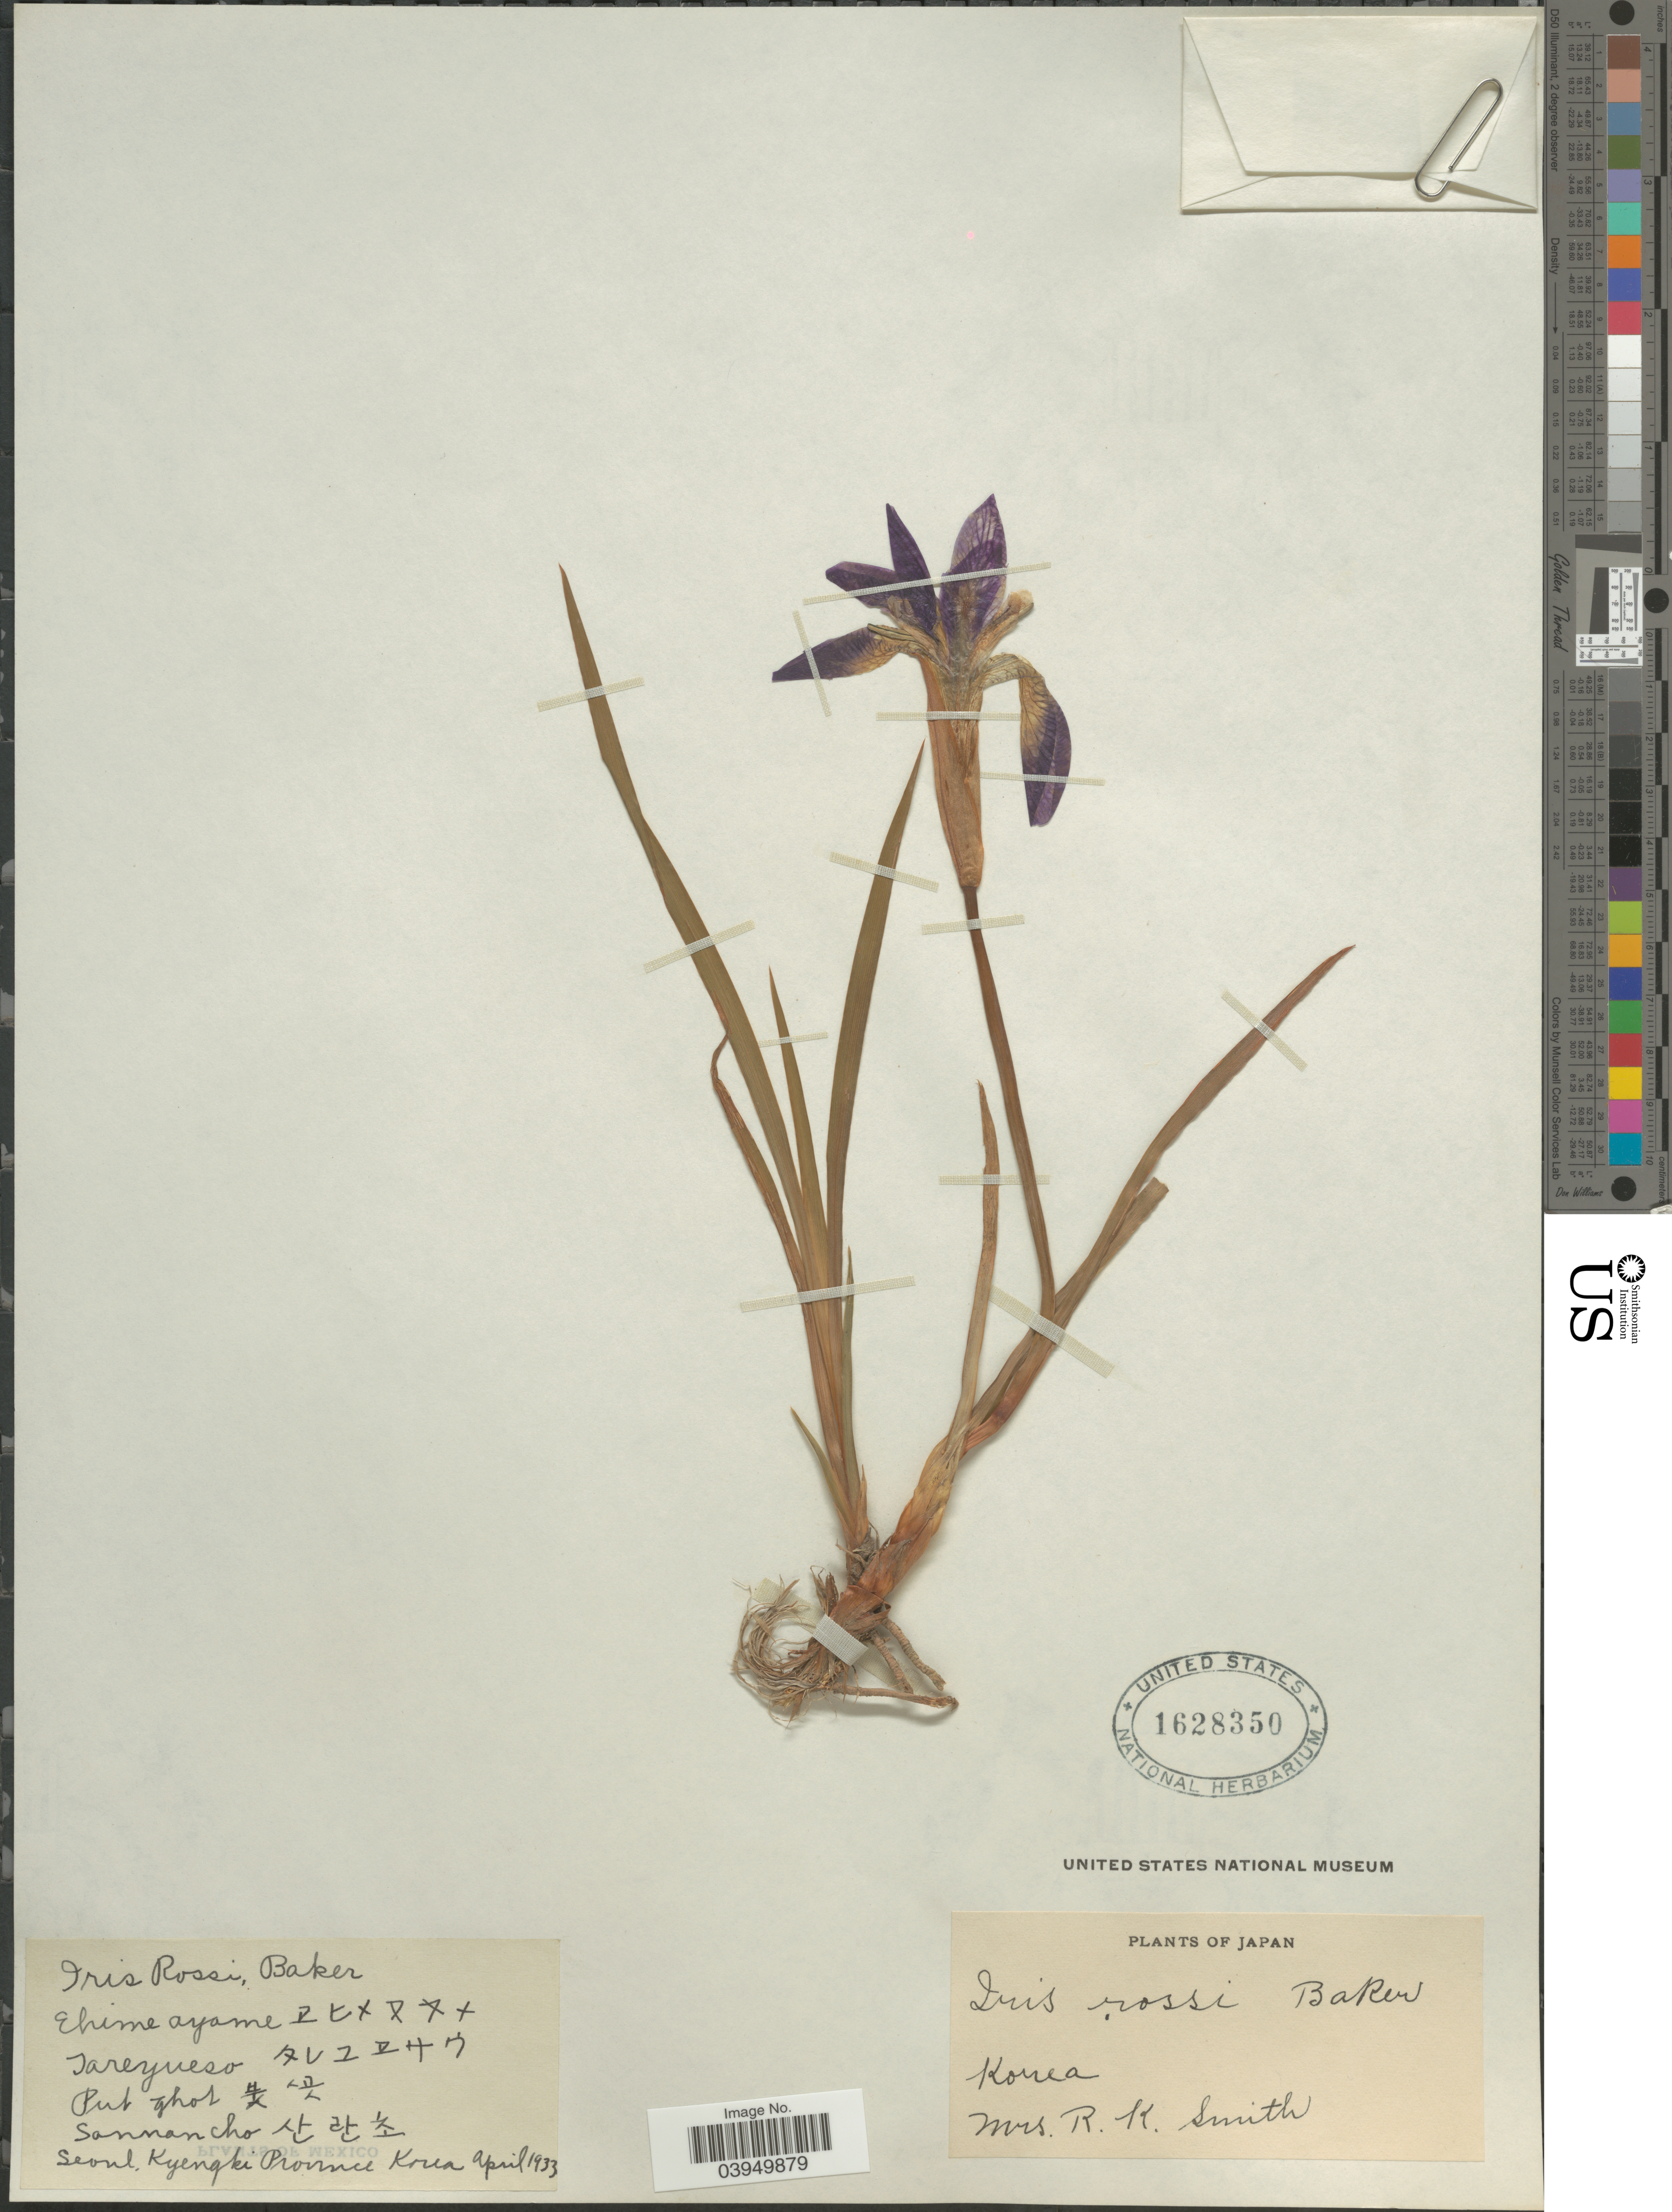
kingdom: Plantae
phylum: Tracheophyta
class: Liliopsida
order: Asparagales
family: Iridaceae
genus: Iris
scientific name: Iris rossii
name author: Baker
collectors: Mrs. R. K. Smith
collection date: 1933-04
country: South Korea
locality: Seoul Kyengki Province Korea.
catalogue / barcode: US 1628350